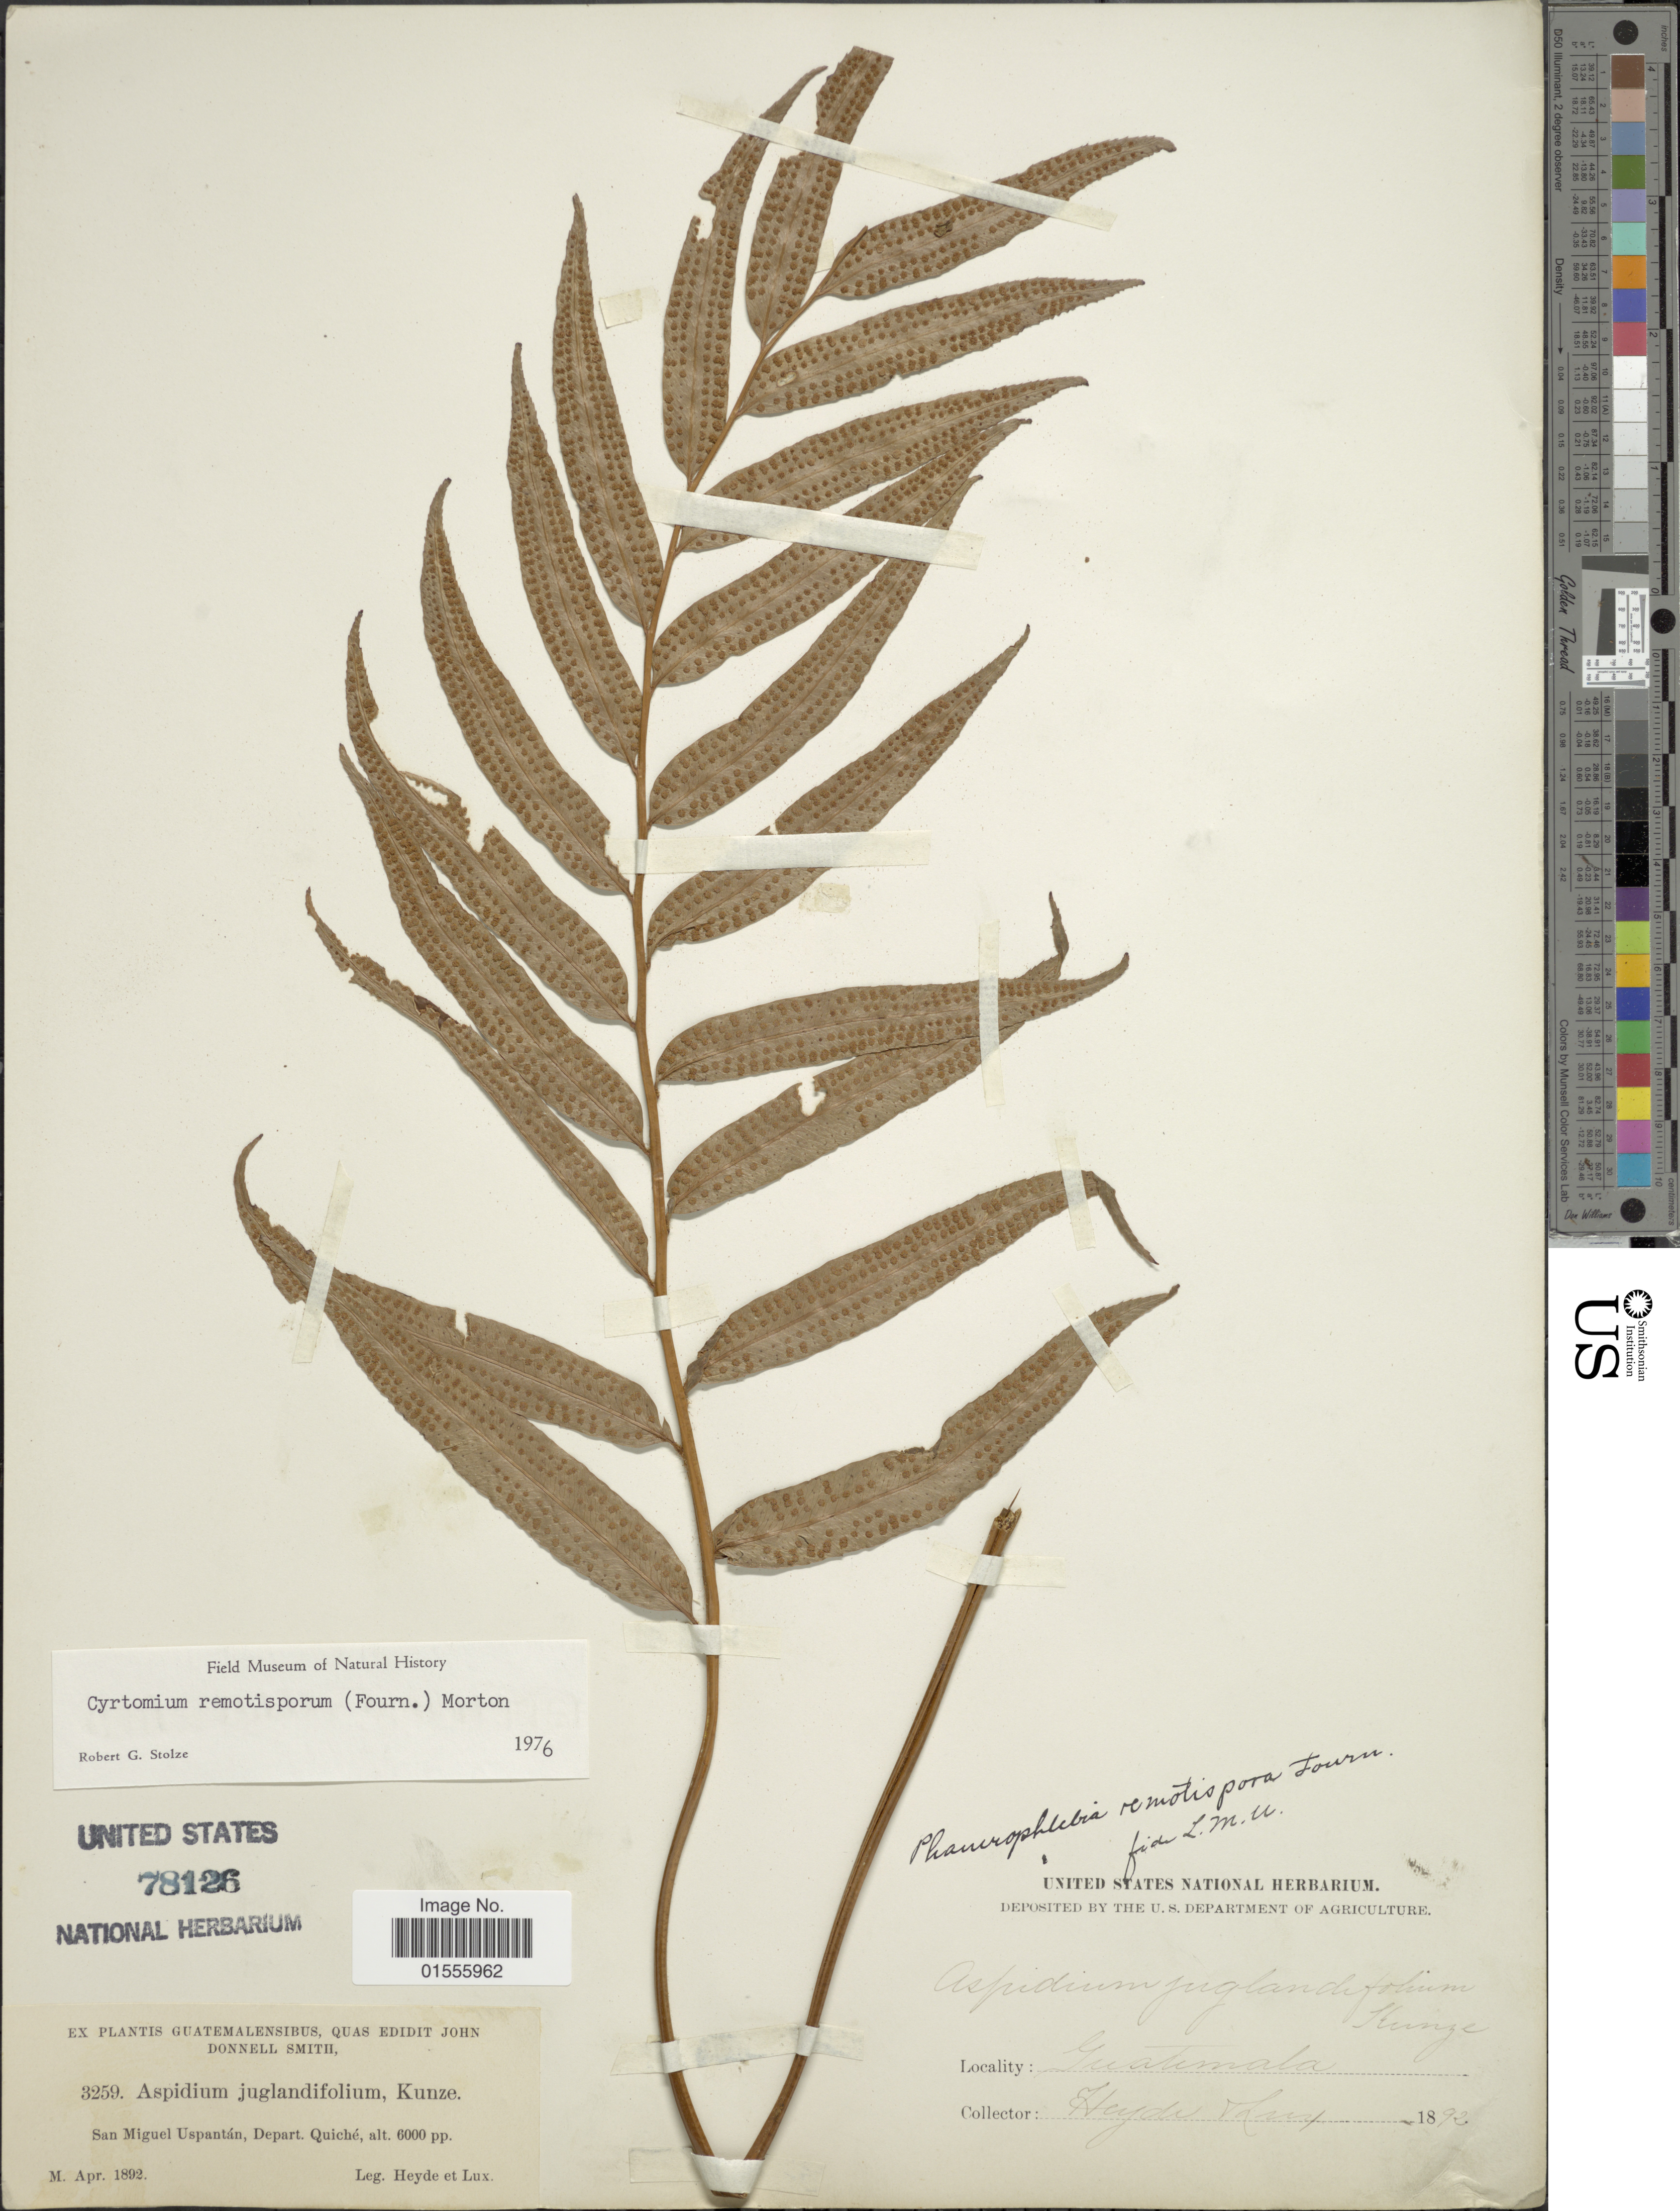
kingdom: Plantae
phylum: Tracheophyta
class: Polypodiopsida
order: Polypodiales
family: Dryopteridaceae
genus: Phanerophlebia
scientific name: Phanerophlebia remotispora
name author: E. Fourn.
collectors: Heyde & Lux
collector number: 3259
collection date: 1892-04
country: Guatemala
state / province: El Quiché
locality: San Miguel Uspantán, Depart Quiché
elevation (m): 1829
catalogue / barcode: US 78126